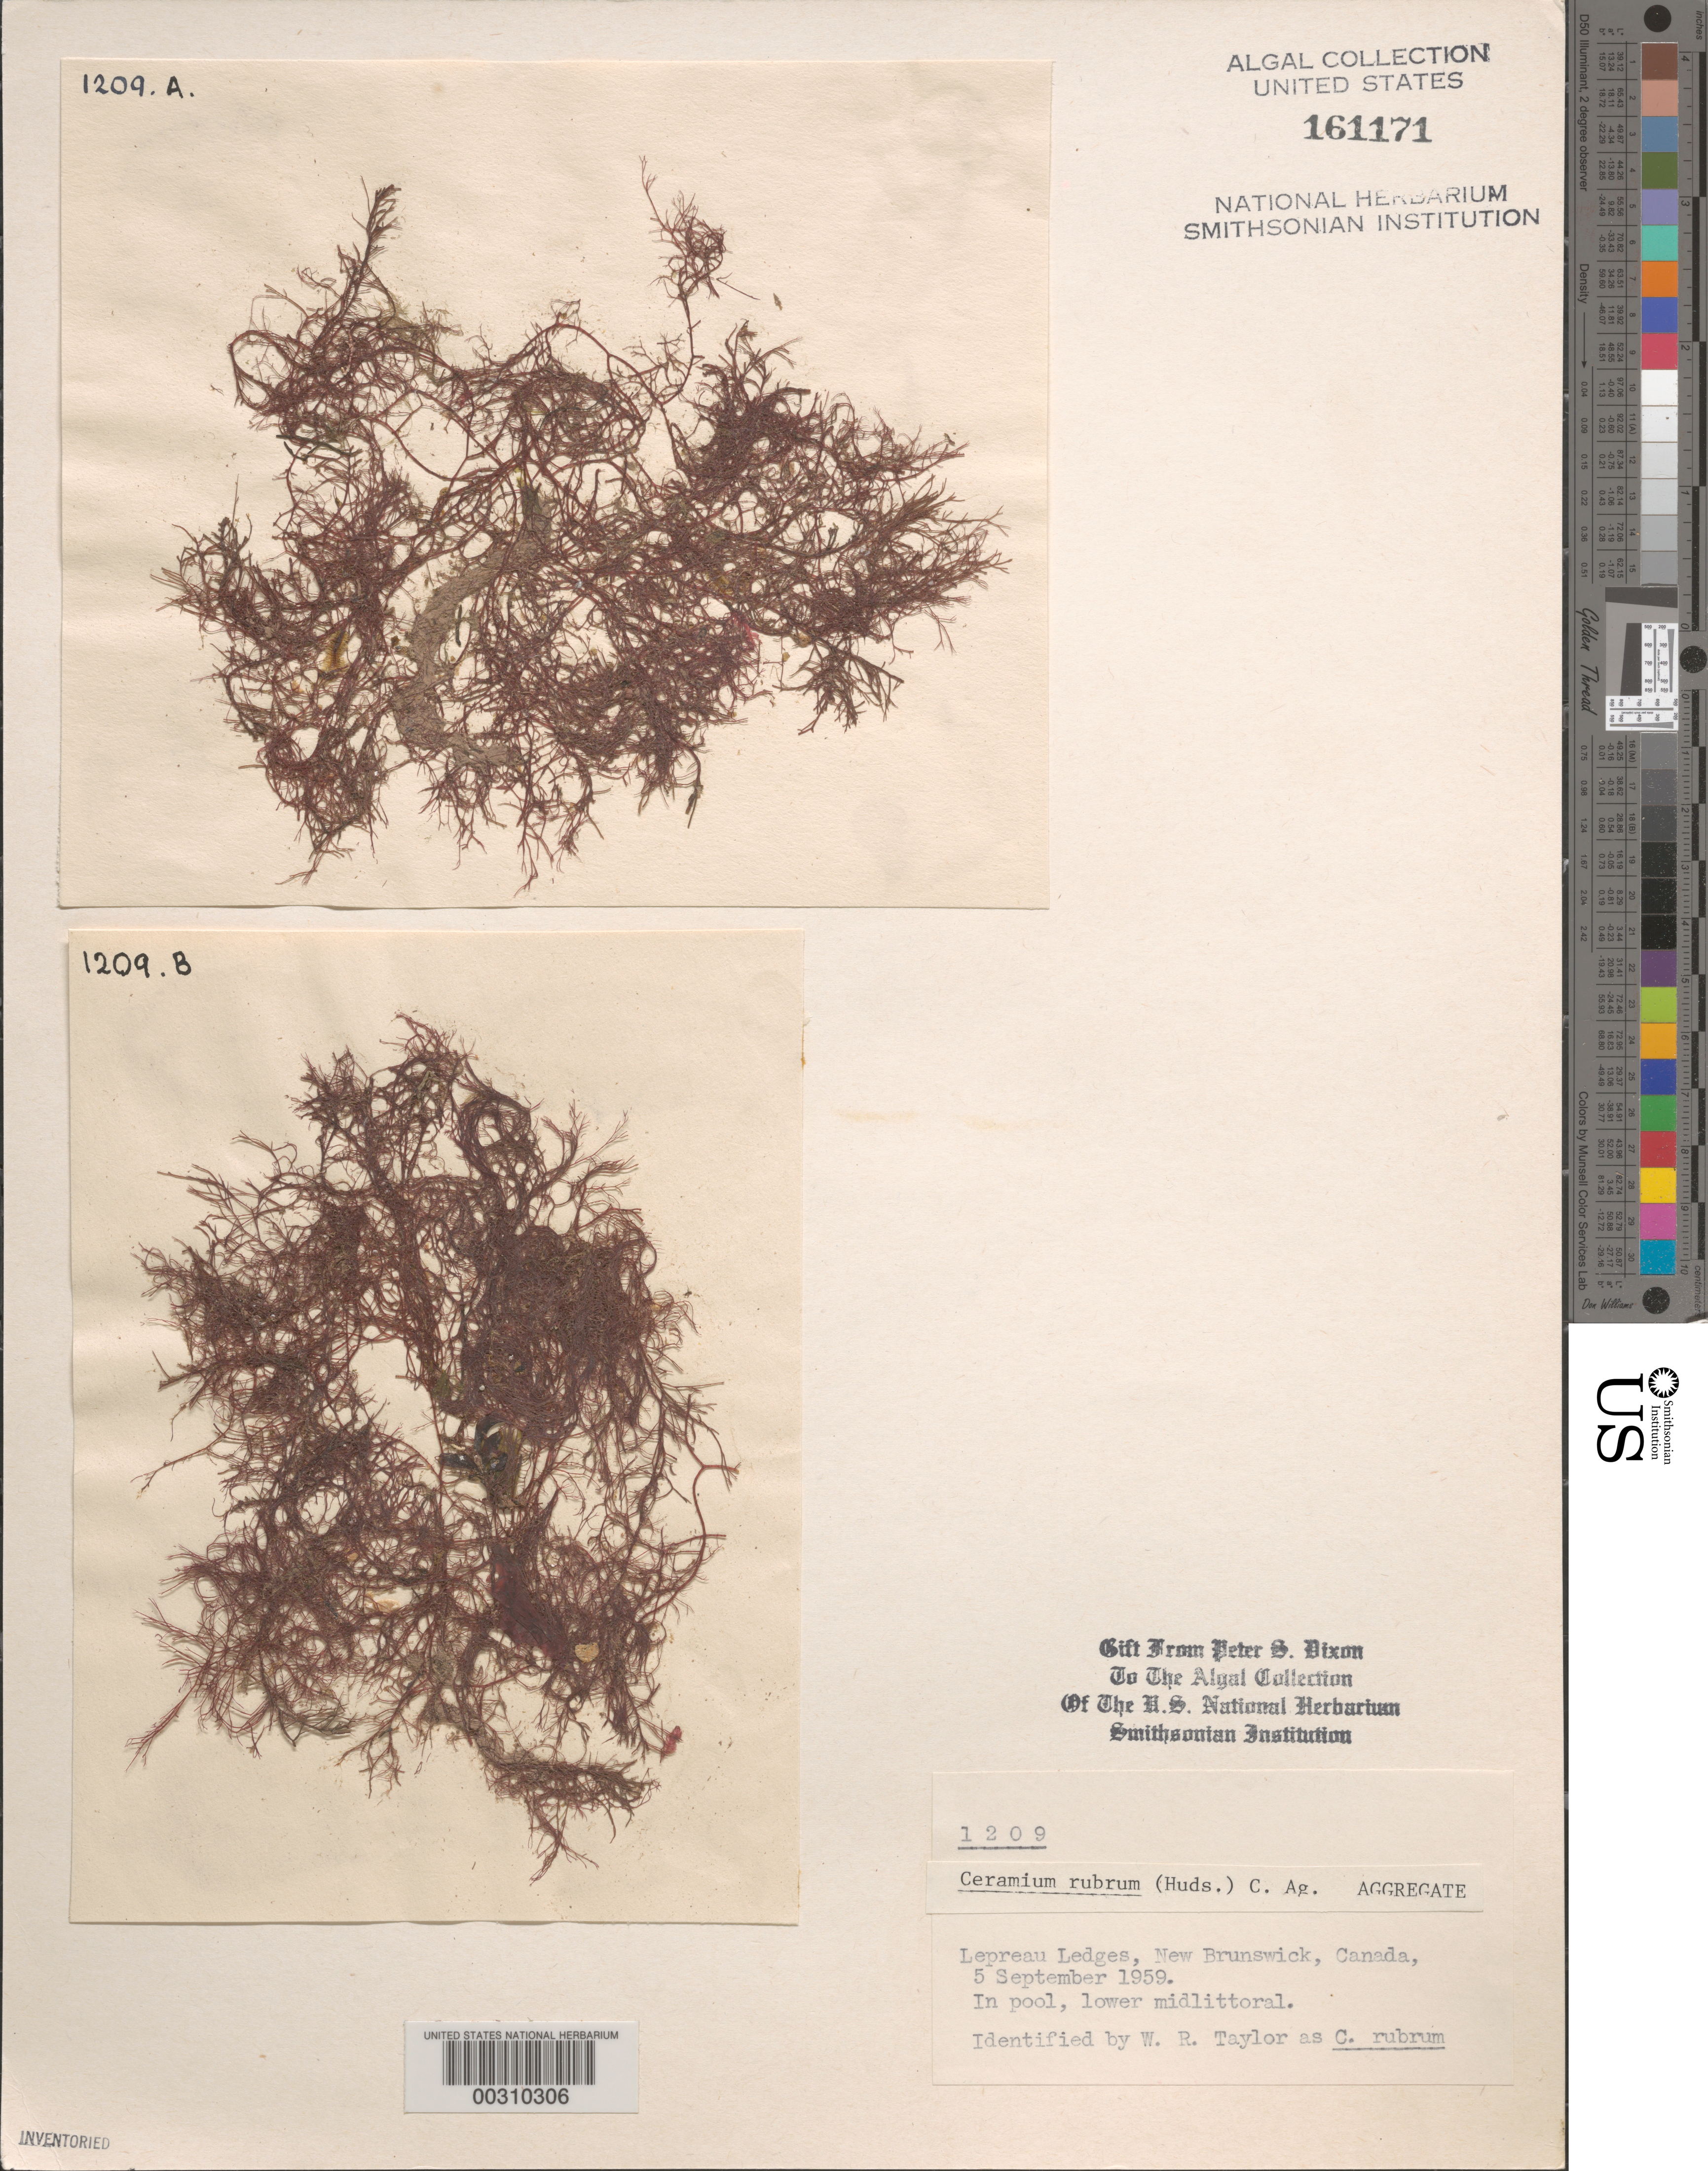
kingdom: Plantae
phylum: Rhodophyta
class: Florideophyceae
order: Ceramiales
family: Ceramiaceae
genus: Ceramium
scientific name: Ceramium rubrum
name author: C. Agardh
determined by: Taylor, William R.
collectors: P. S. Dixon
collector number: PSD 1209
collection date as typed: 05 Sep 1959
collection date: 1959-09-05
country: Canada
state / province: New Brunswick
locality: Lepreau ledges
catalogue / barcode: US 161171